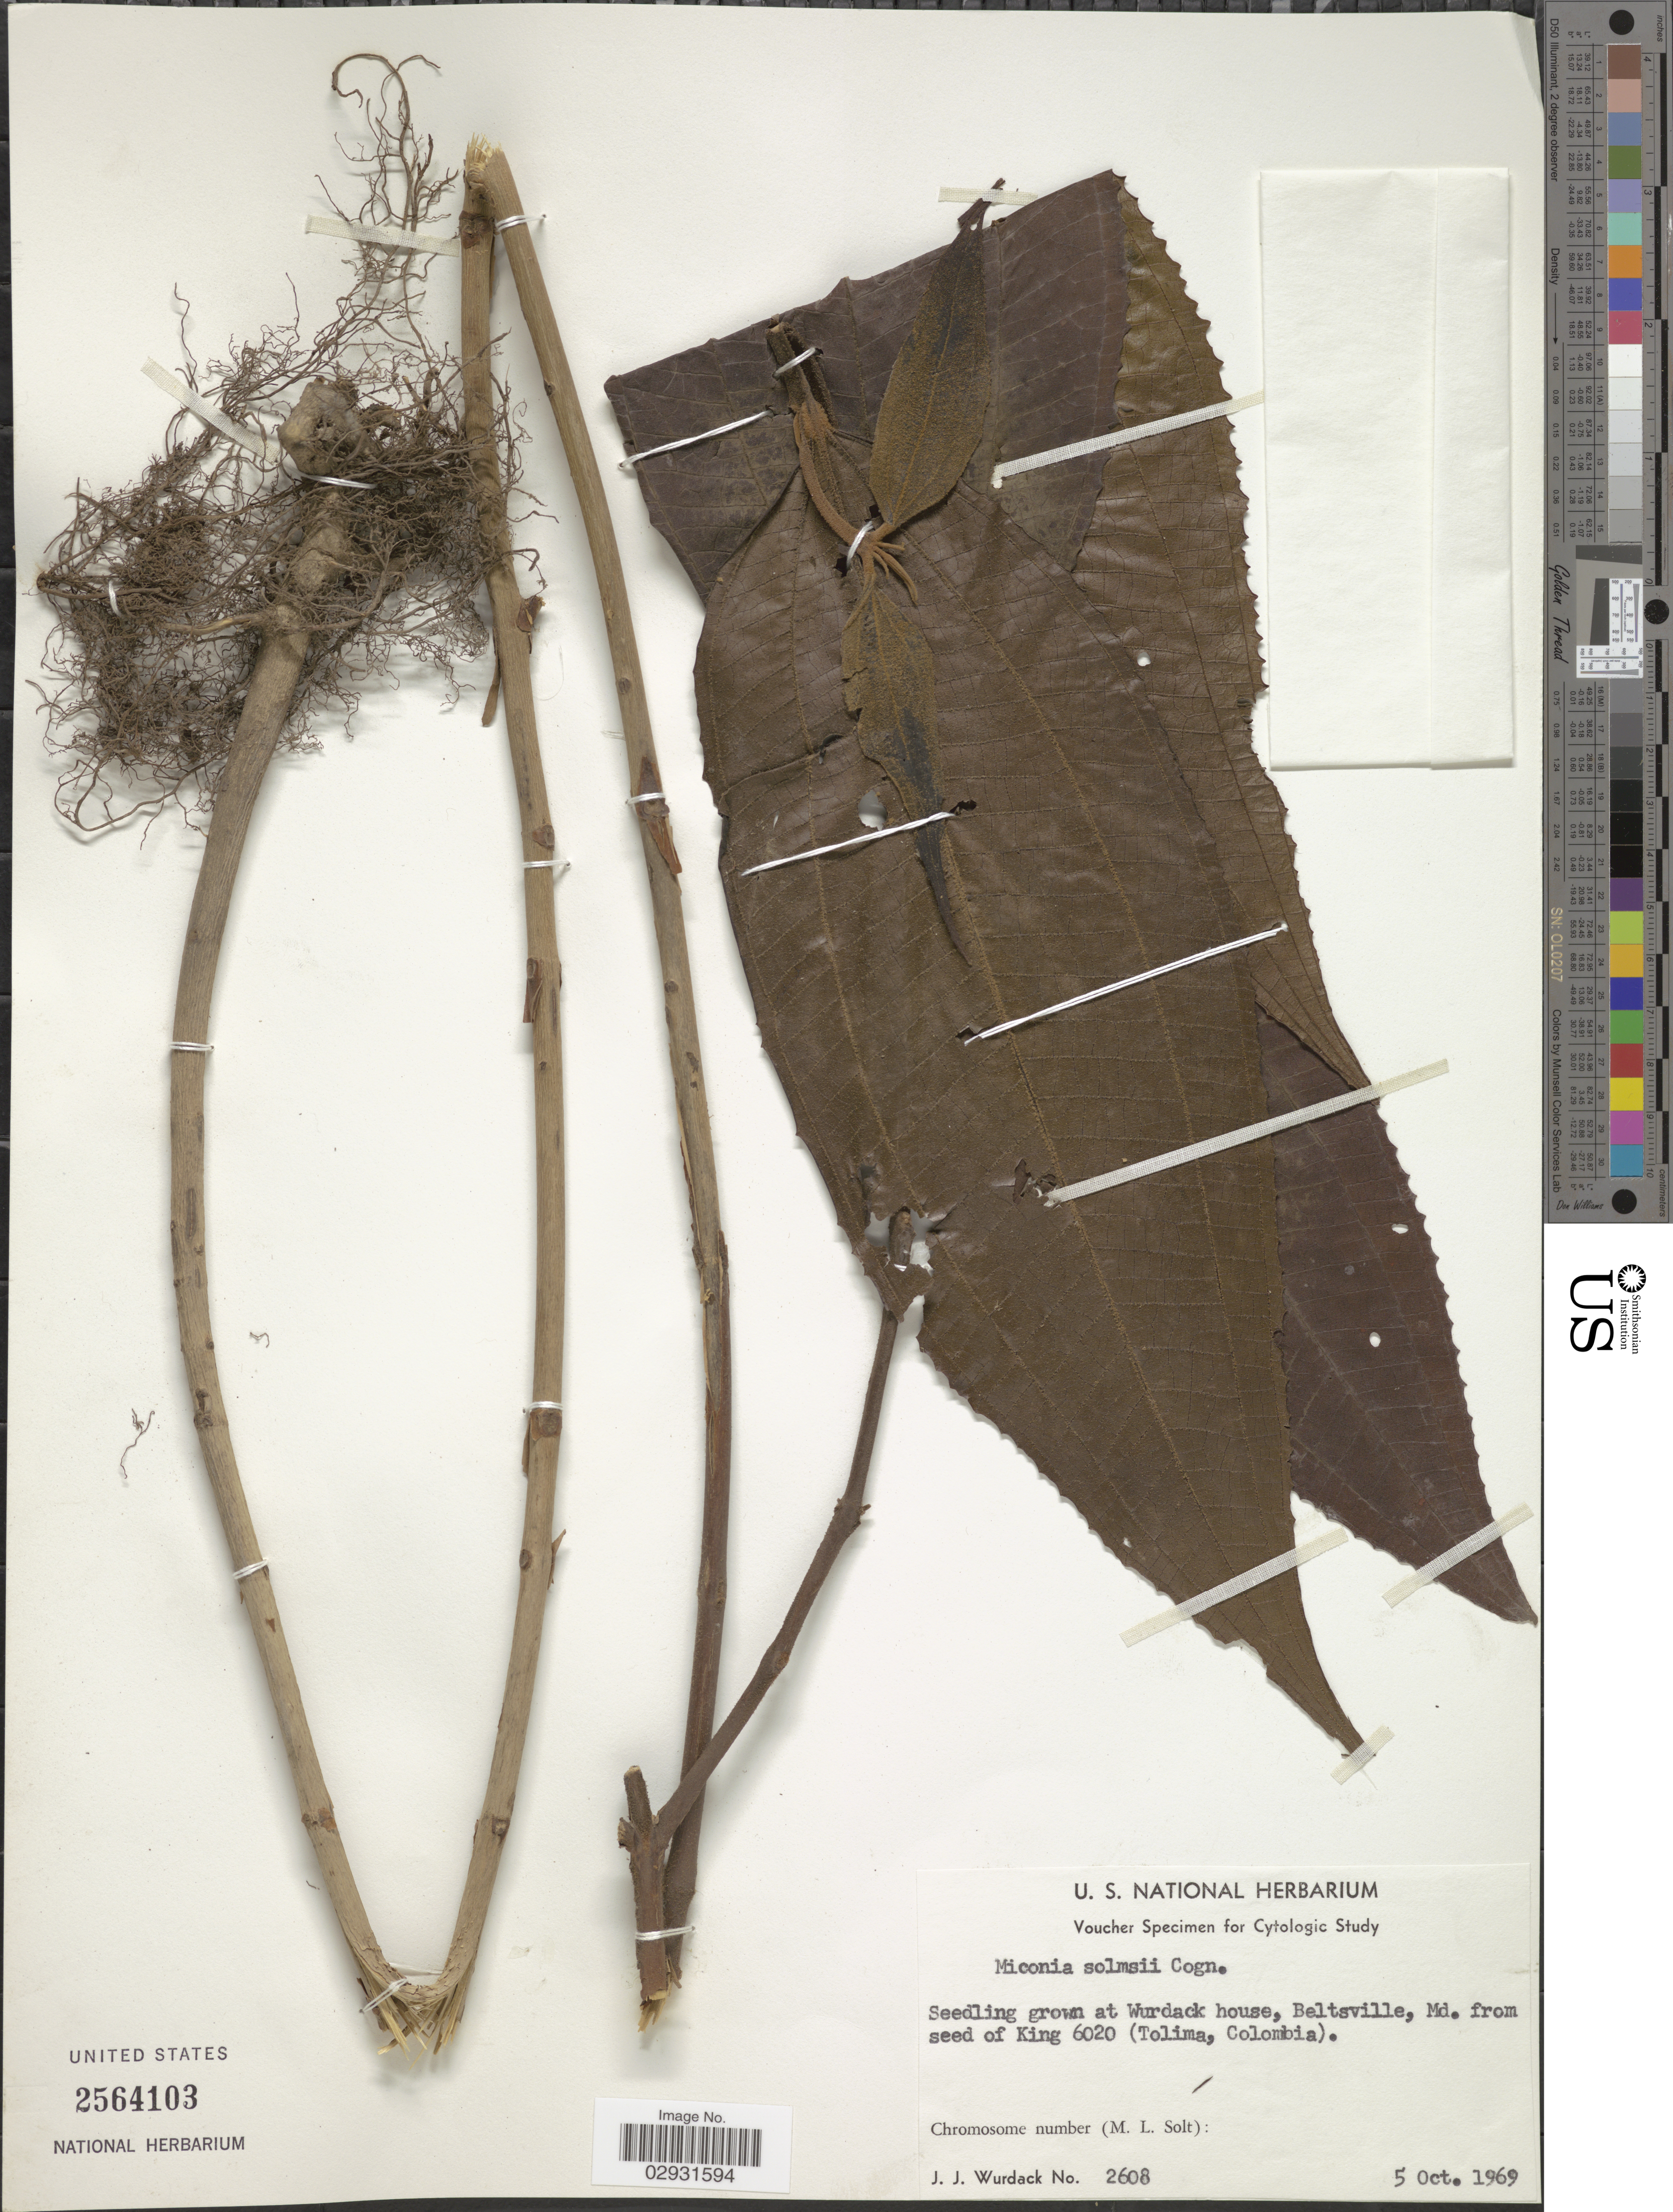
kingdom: Plantae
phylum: Tracheophyta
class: Magnoliopsida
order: Myrtales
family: Melastomataceae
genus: Miconia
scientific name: Miconia solmsii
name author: Cogn.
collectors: J. J. Wurdack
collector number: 2608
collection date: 1969-10-05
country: United States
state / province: Maryland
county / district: Prince George's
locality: Seedling grown at Wurdack house, Beltsville.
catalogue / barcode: US 2564103